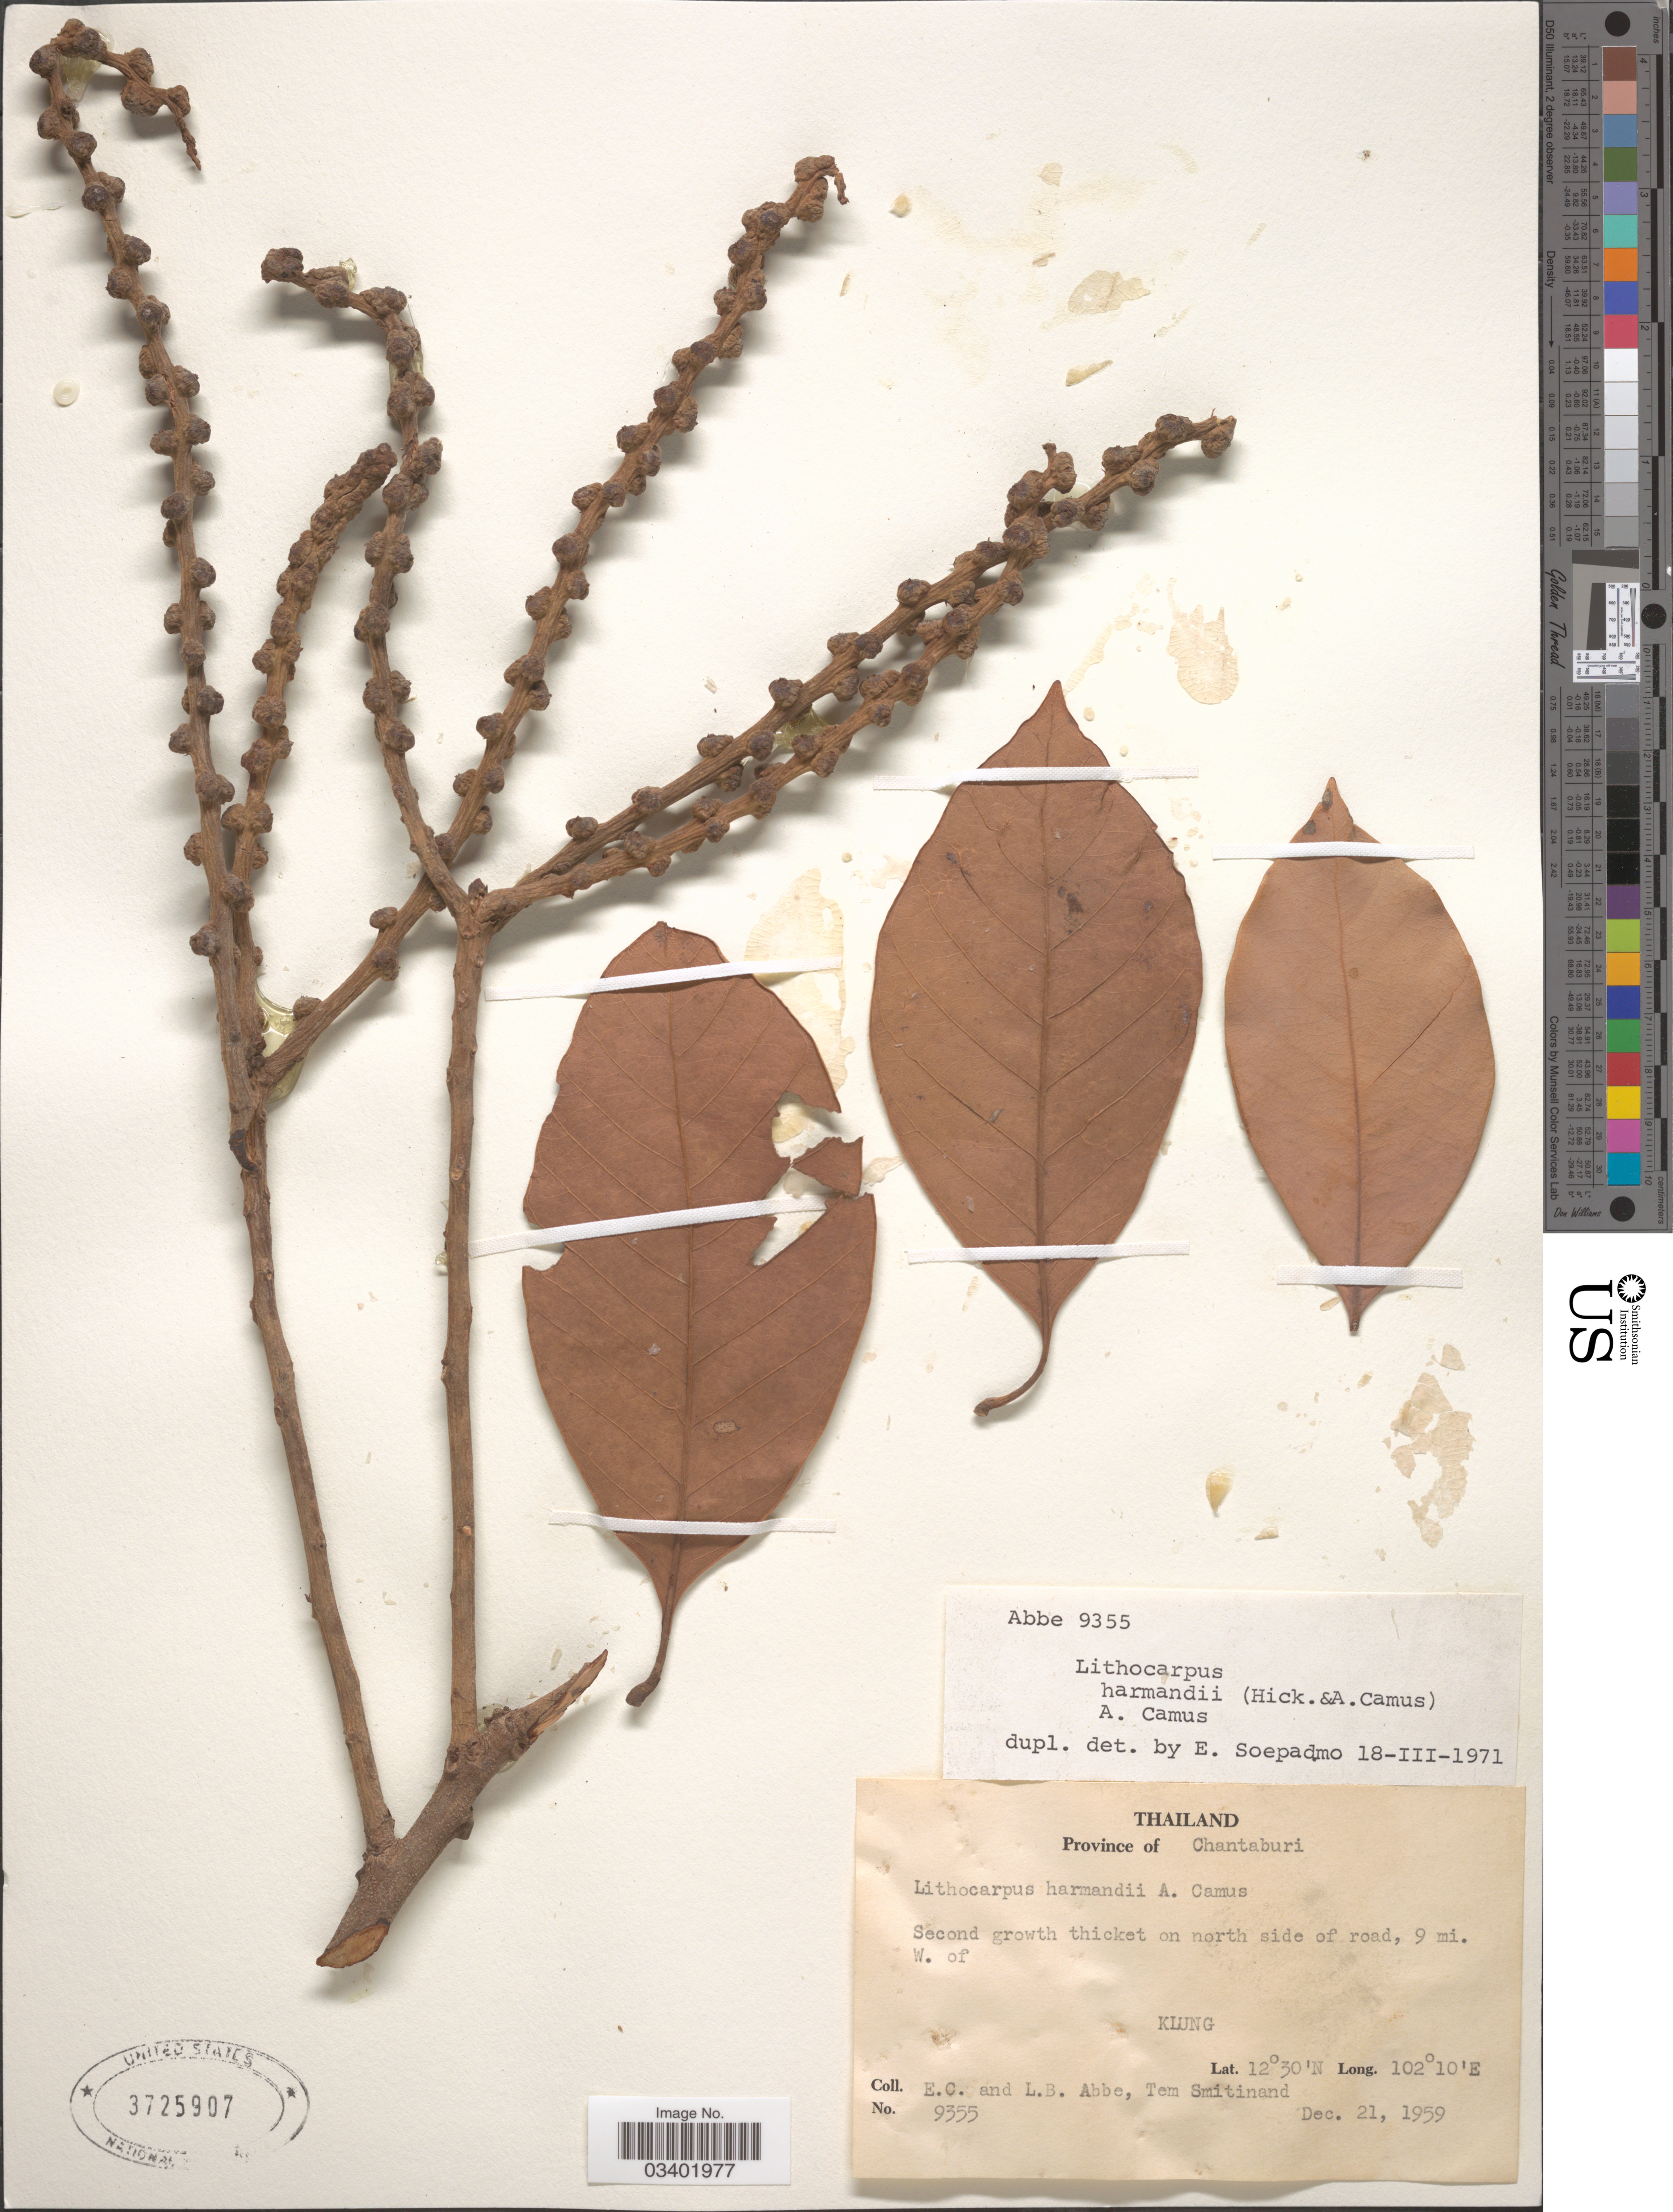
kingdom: Plantae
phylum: Tracheophyta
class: Magnoliopsida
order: Fagales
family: Fagaceae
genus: Lithocarpus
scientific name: Lithocarpus harmandii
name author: (Hickel & A. Camus) A. Camus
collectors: E. C. Abbe, L. B. Abbe & T. Smitinand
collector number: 9355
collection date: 1959-12-21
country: Thailand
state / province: Chanthaburi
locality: North side of road, 9 mi. W. of Klung.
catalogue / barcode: US 3725907